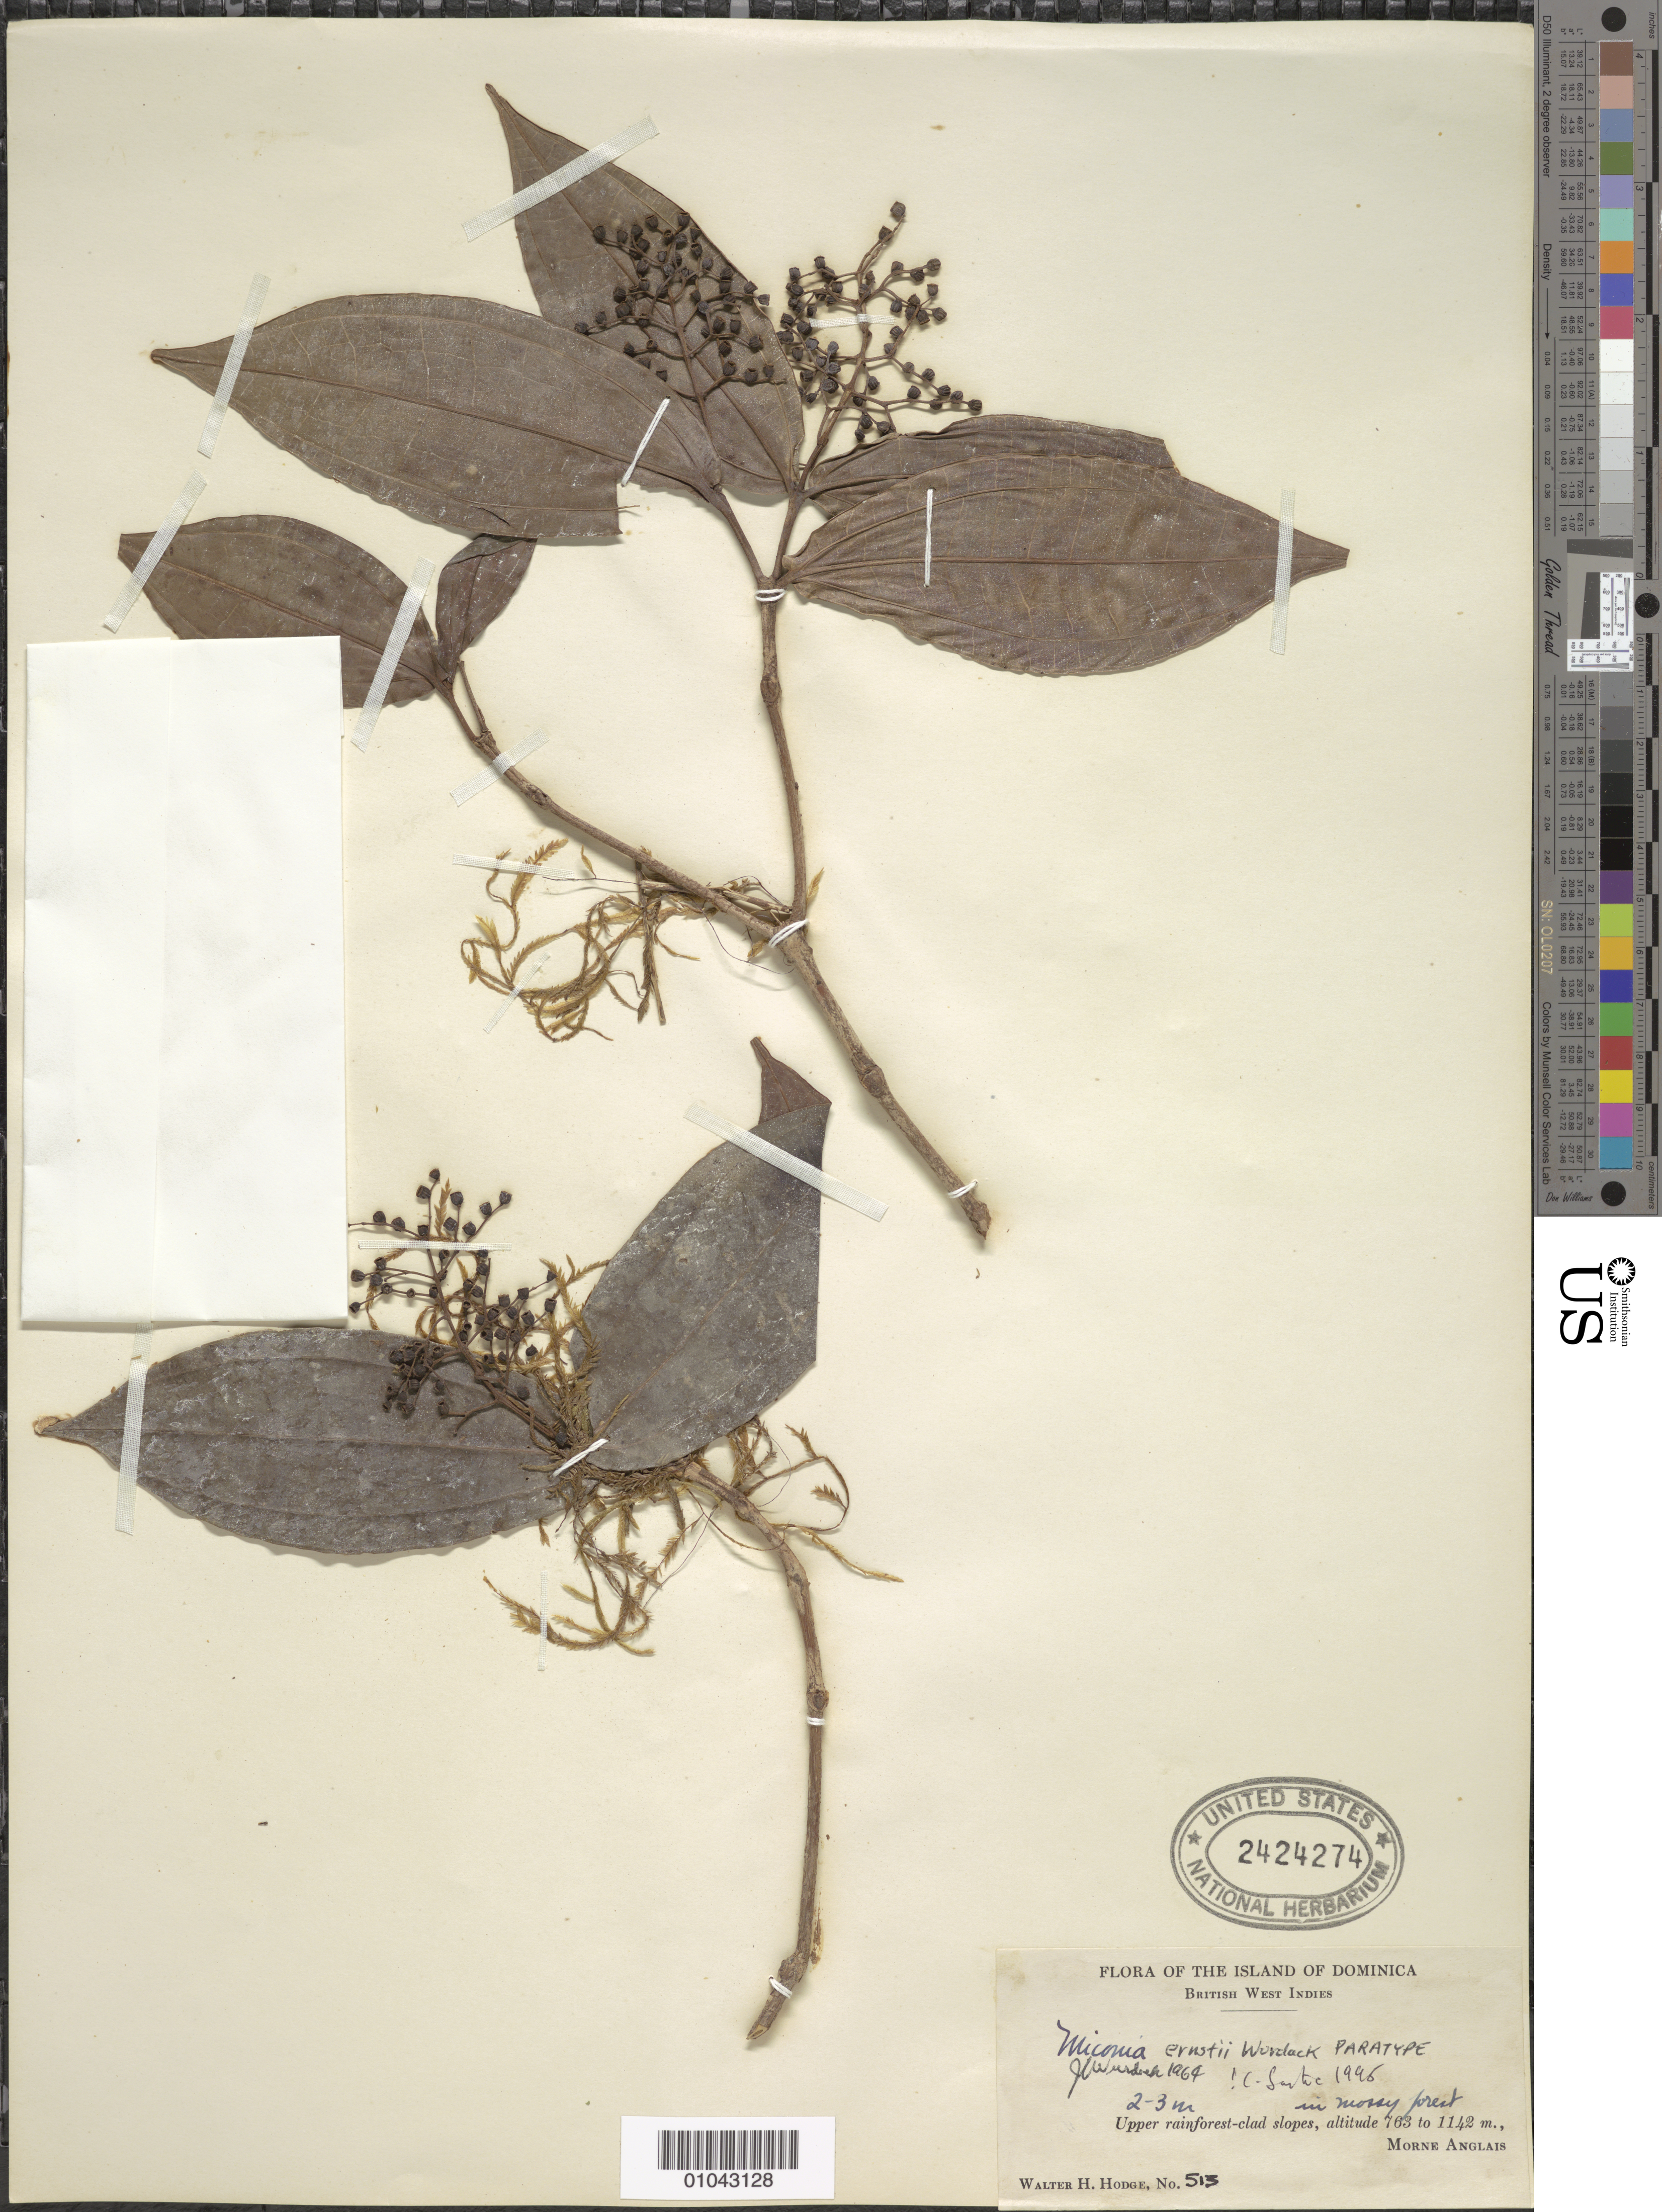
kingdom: Plantae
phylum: Tracheophyta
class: Magnoliopsida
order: Myrtales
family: Melastomataceae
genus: Miconia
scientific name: Miconia ernstii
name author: Wurdack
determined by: Sastre, C. H. L.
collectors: W. Hodge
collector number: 513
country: Dominica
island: Dominica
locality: Morne Anglais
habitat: Upper rainforest-clad slopes, in mossy forest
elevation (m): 763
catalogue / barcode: US 2424274